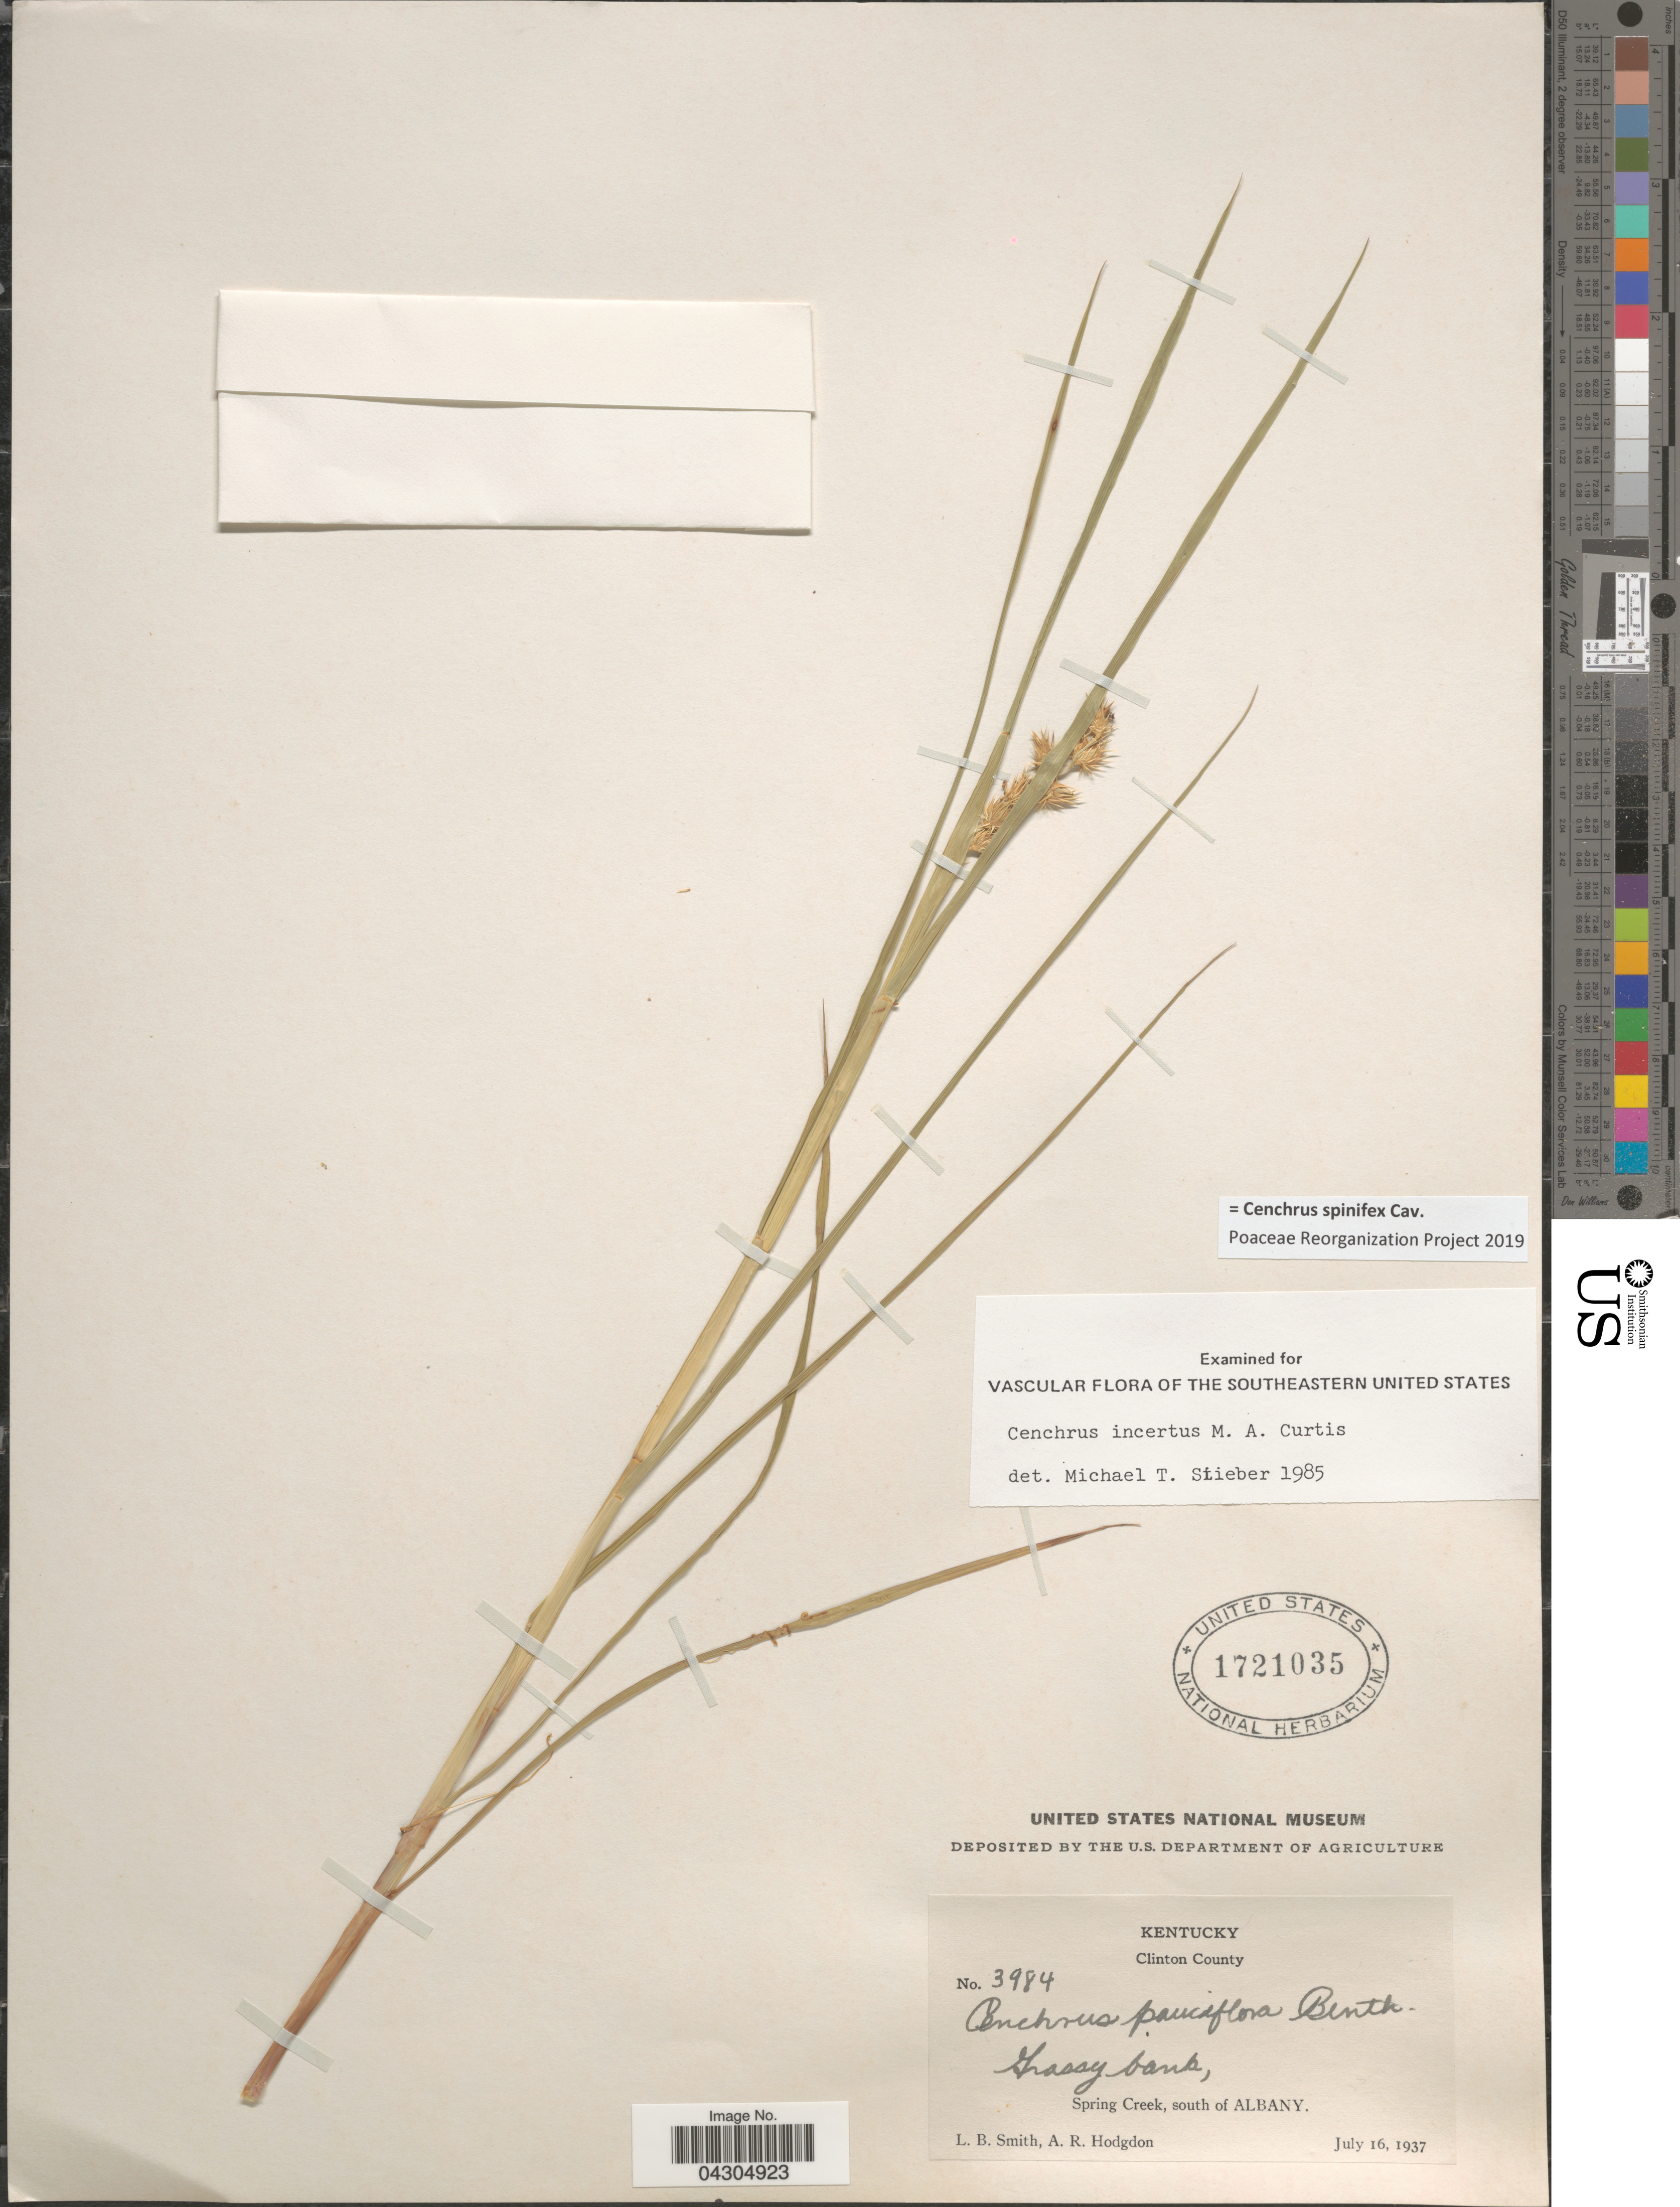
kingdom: Plantae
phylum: Tracheophyta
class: Liliopsida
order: Poales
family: Poaceae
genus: Cenchrus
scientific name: Cenchrus spinifex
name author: Cav.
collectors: L. Smith & A. R. Hodgdon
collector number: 3984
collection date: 1937-07-16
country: United States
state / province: Kentucky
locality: Clinton County. Grassy bank, Spring Creek, south of Albany.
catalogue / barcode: US 1721035